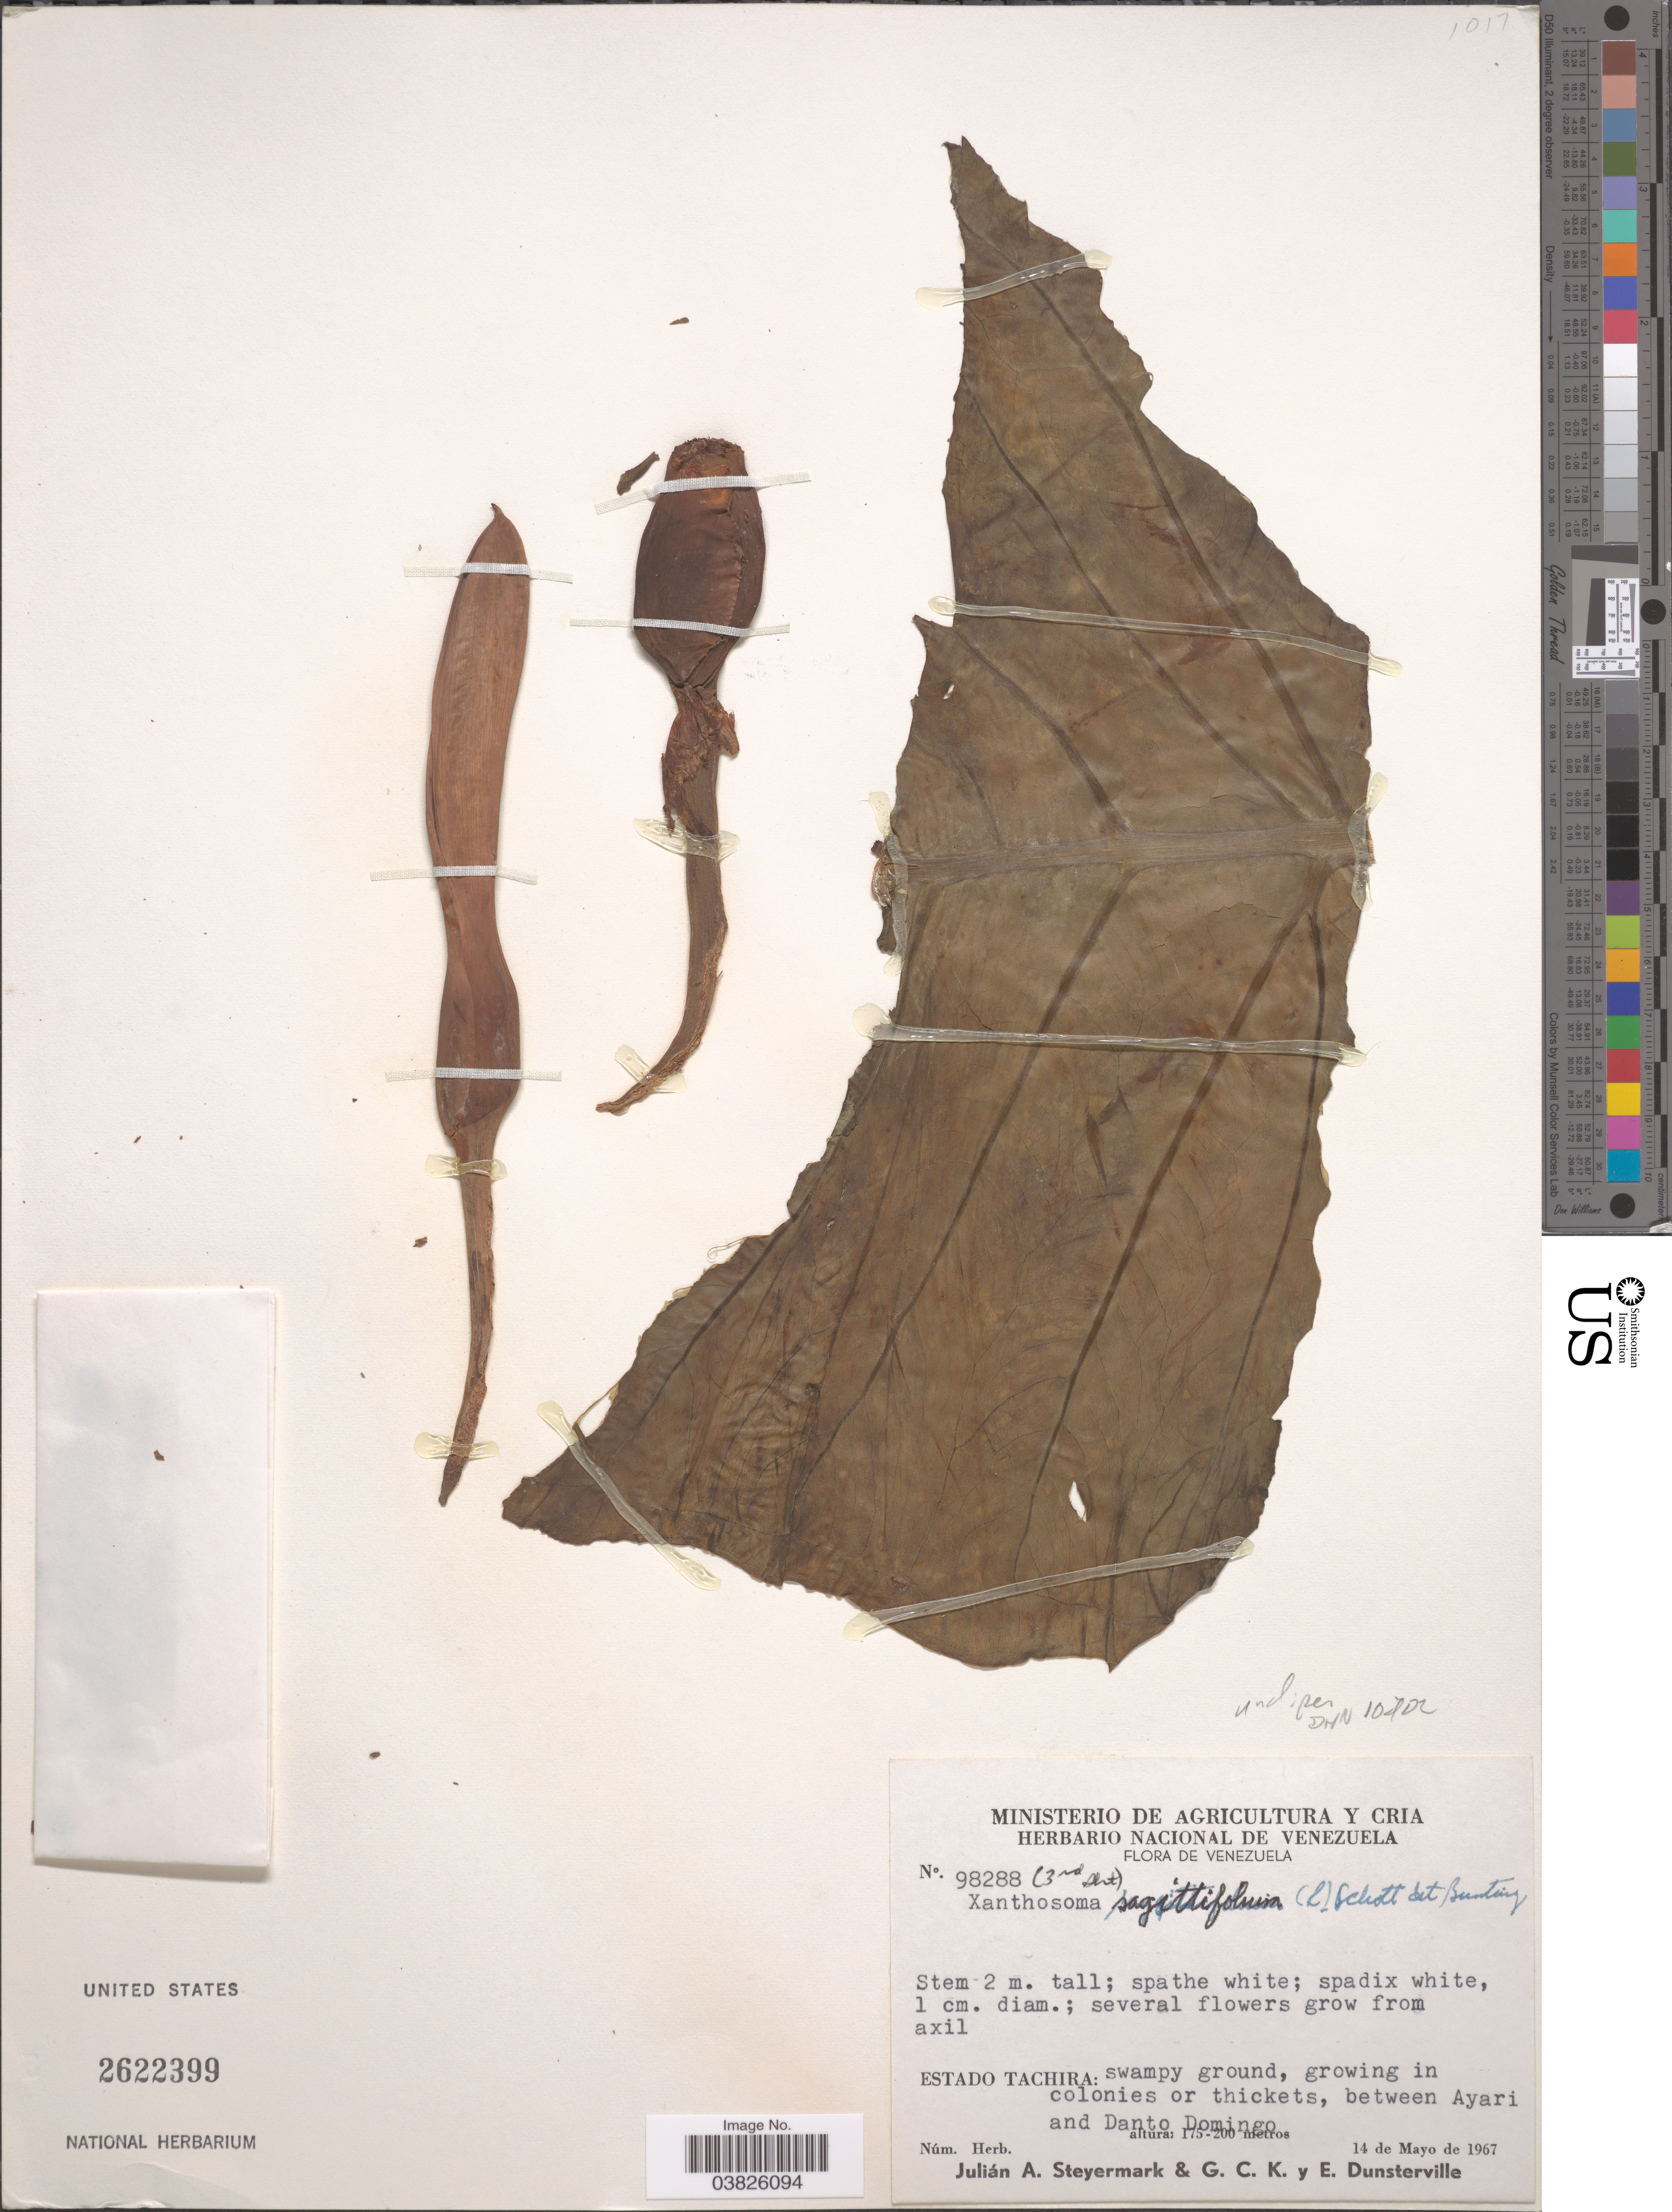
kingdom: Plantae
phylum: Tracheophyta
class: Liliopsida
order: Alismatales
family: Araceae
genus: Xanthosoma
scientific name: Xanthosoma undipes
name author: (K. Koch & C.D. Bouché) K. Koch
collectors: J. Steyermark, G. C. K. Dunsterville & E. Dunsterville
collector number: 98288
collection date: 1967-05-14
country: Venezuela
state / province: Tachira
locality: Between Ayari and Danto Domingo.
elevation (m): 175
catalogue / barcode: US 2622399